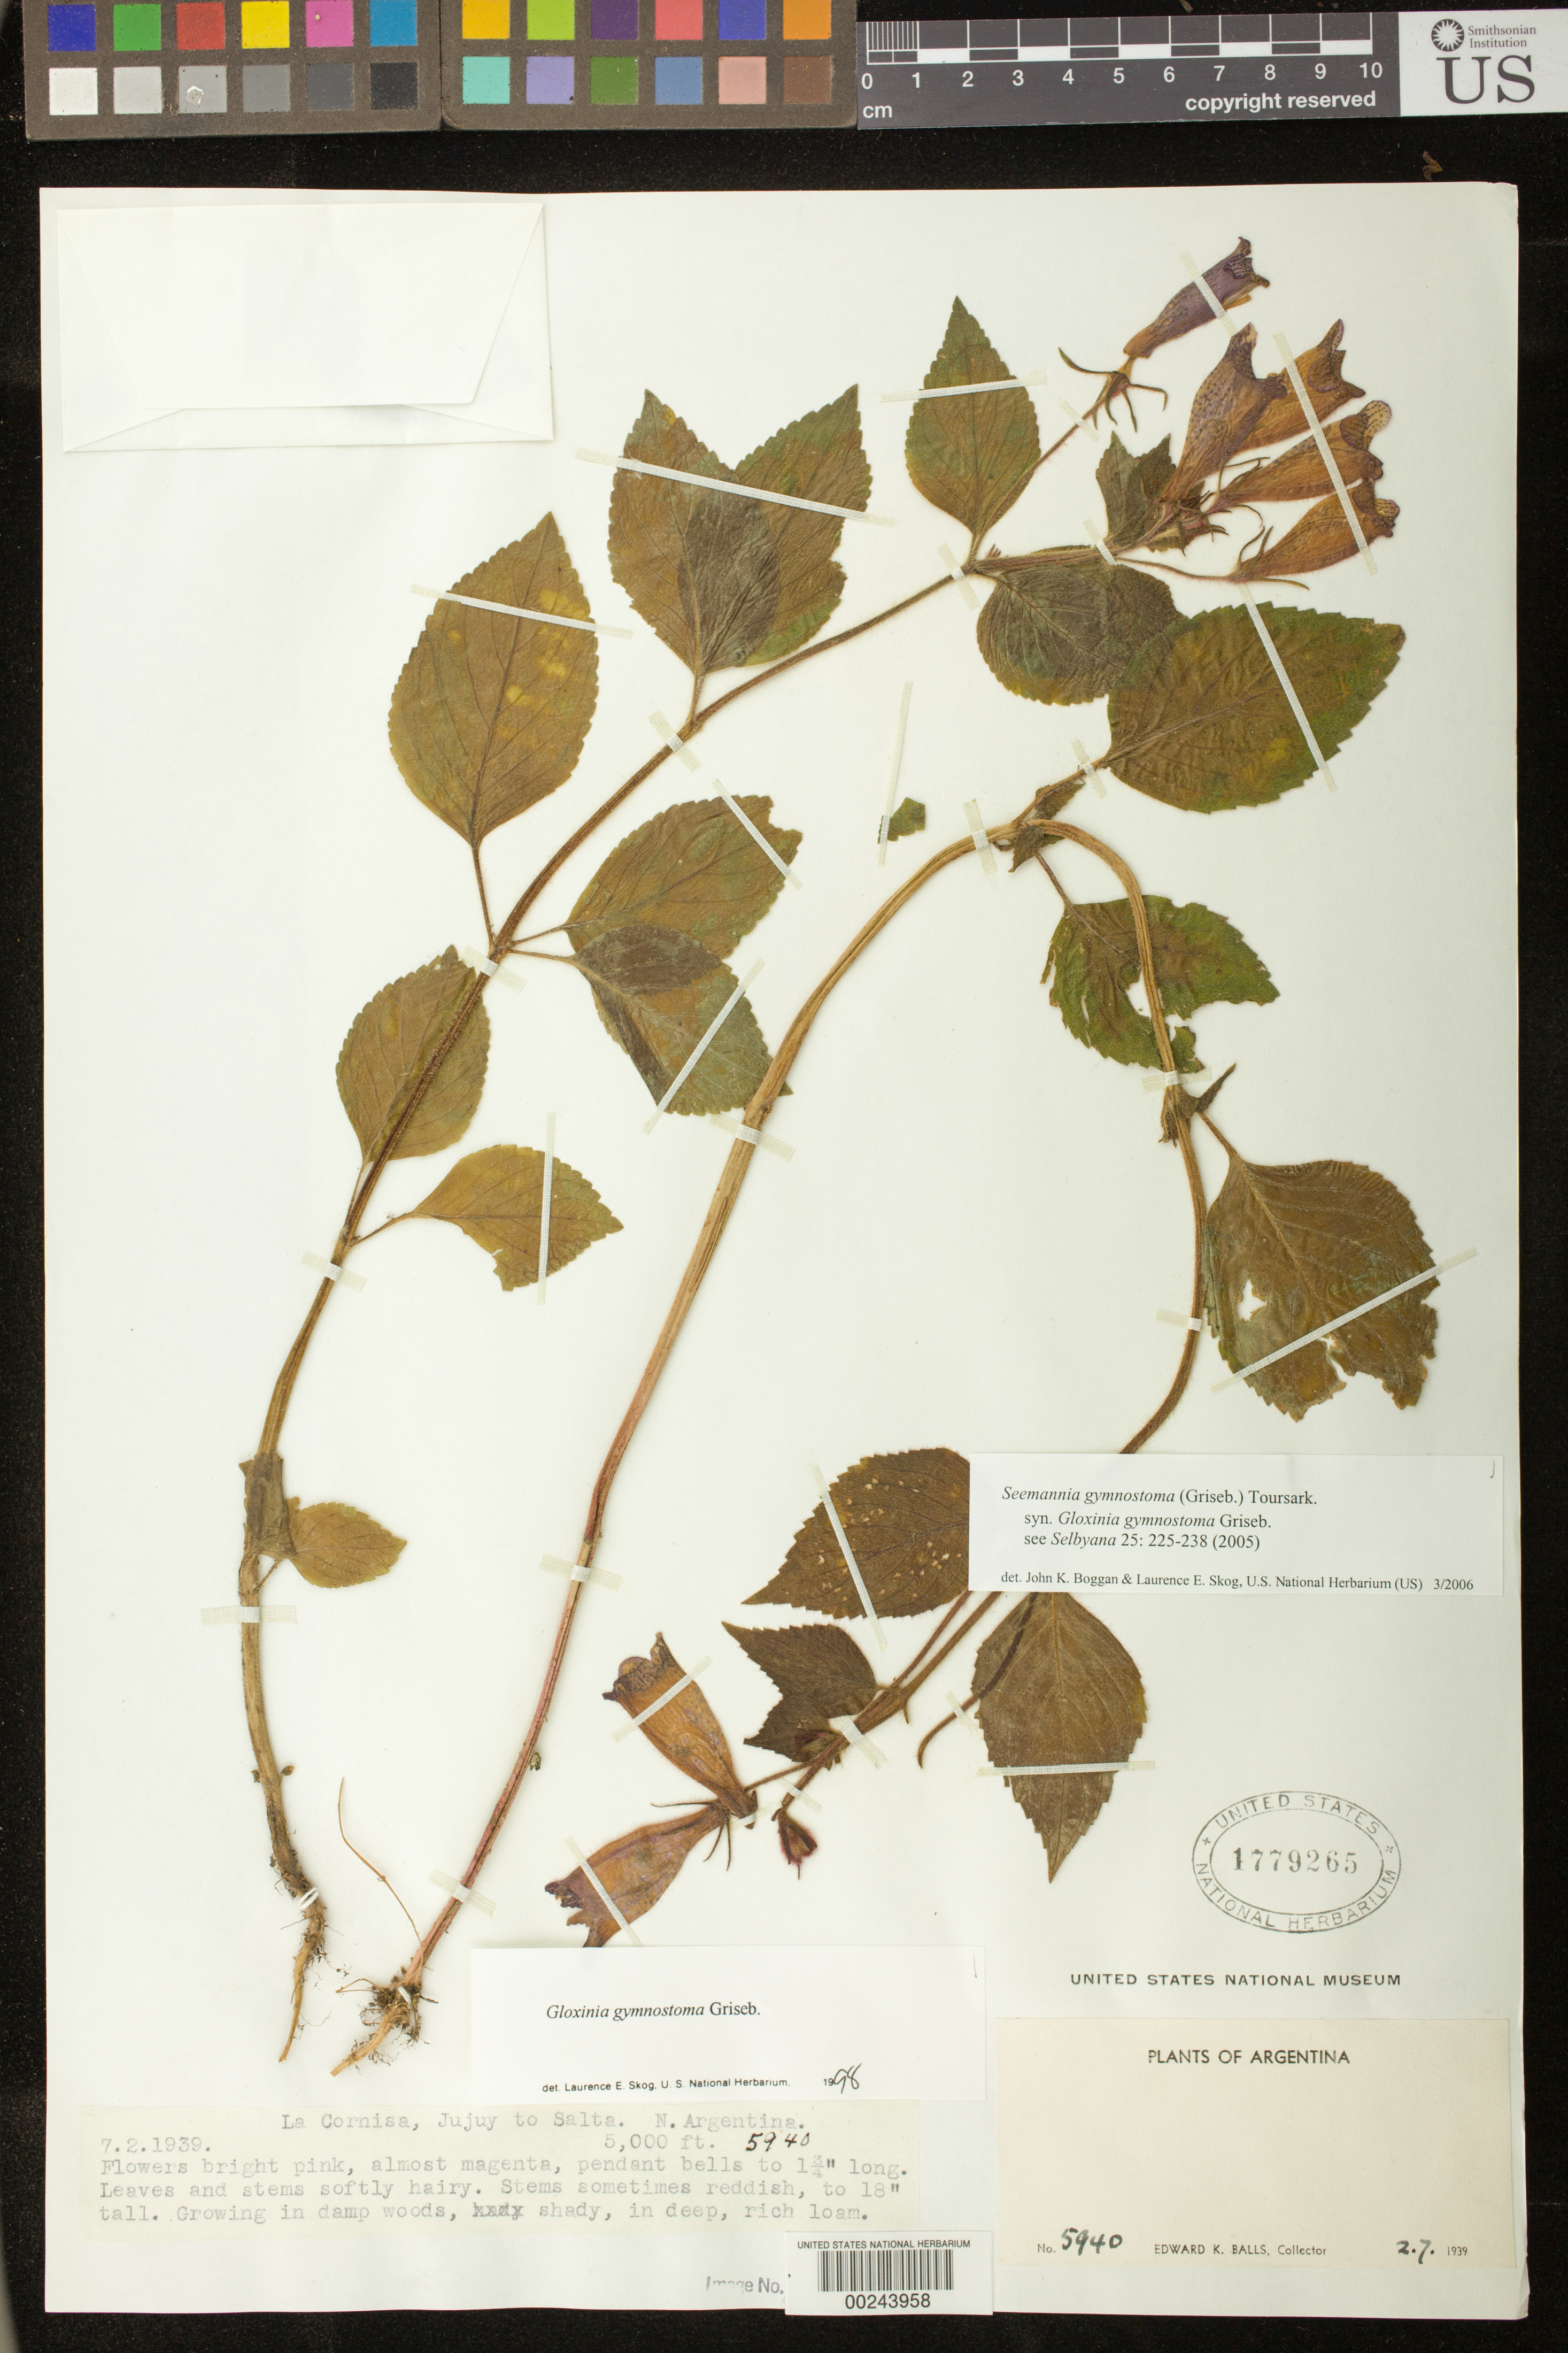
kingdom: Plantae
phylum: Tracheophyta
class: Magnoliopsida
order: Lamiales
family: Gesneriaceae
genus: Seemannia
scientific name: Seemannia gymnostoma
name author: (Griseb.) Toursark.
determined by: Boggan, J. K.; Skog, L. E.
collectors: E. K. Balls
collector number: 5940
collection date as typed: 07 Feb 1939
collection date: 1939-02-07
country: Argentina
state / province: Jujuy / Salta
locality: La Cornisa, Jujuy to Salta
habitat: Growing in damp woods, shady, in deep, rich loam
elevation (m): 1524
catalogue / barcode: US 1779265